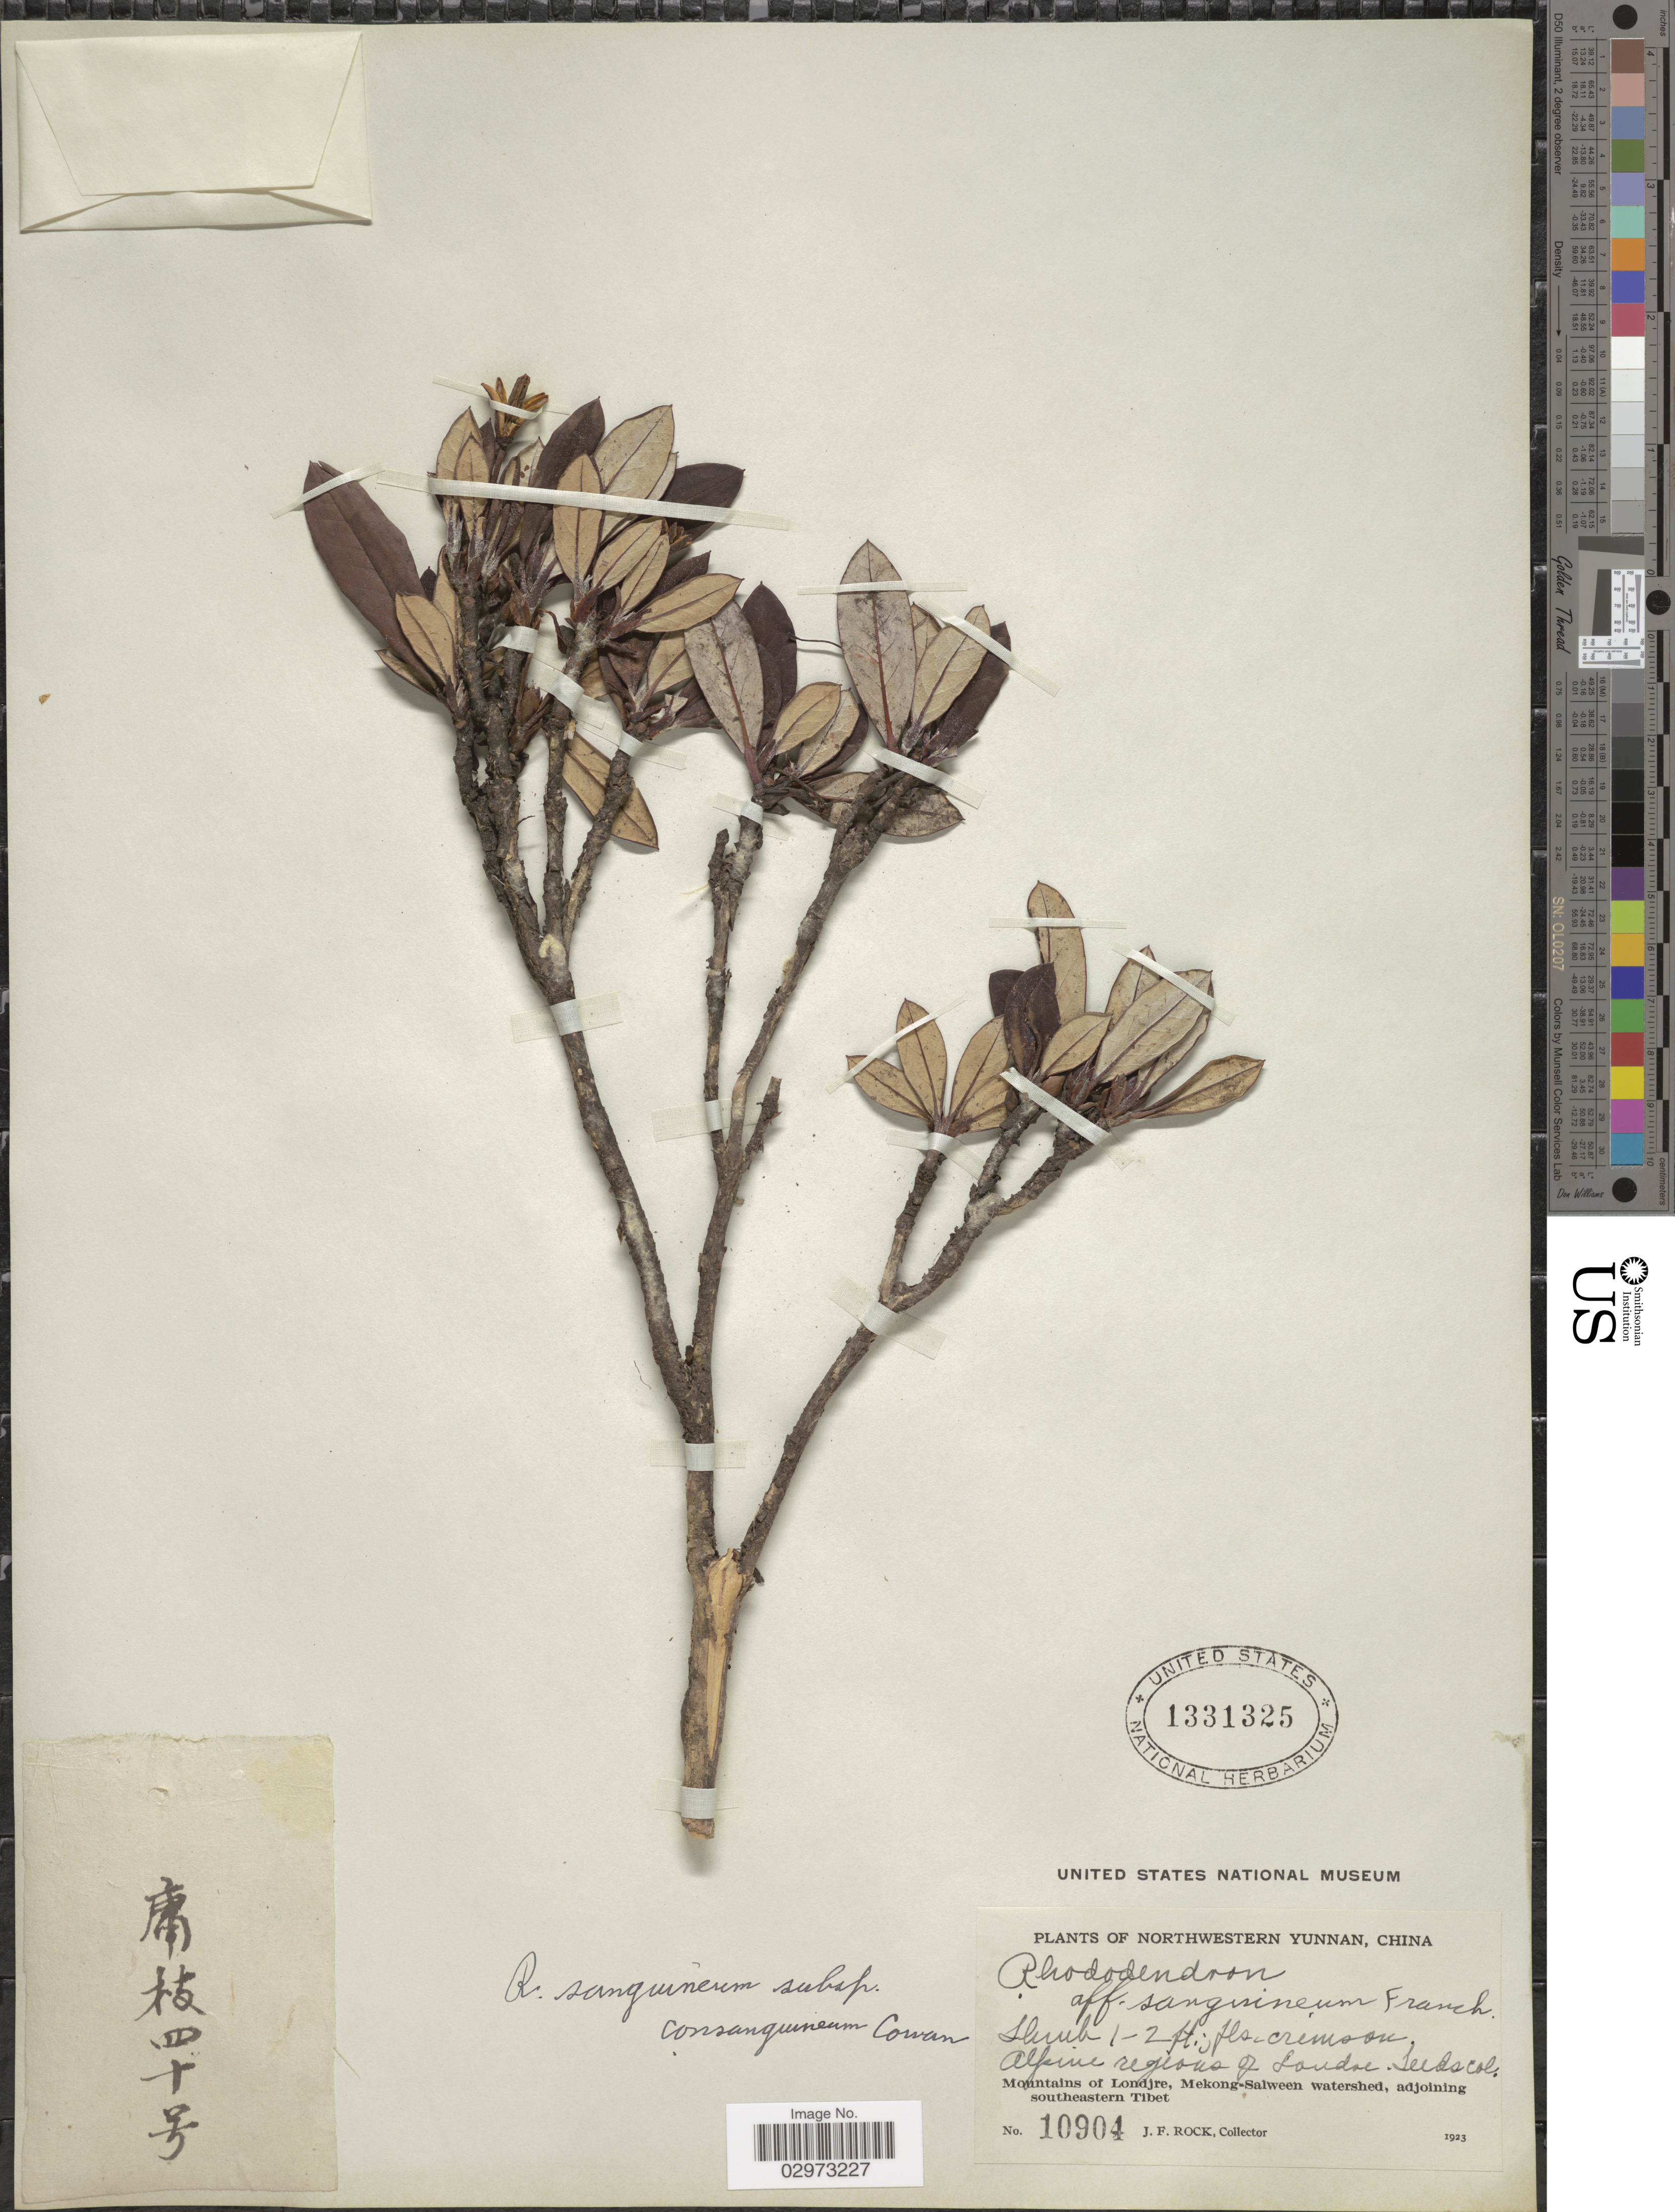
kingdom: Plantae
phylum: Tracheophyta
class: Magnoliopsida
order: Ericales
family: Ericaceae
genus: Rhododendron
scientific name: Rhododendron sanguineum subsp. consanguineum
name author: Cowan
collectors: J. Rock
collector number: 10904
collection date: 1923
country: China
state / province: Yunnan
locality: Northwestern Yunnan. Alpine regions of Londre. Mountains of Londjre, Mekong-Salween watershed, adjoining southeastern Tibet.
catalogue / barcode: US 1331325